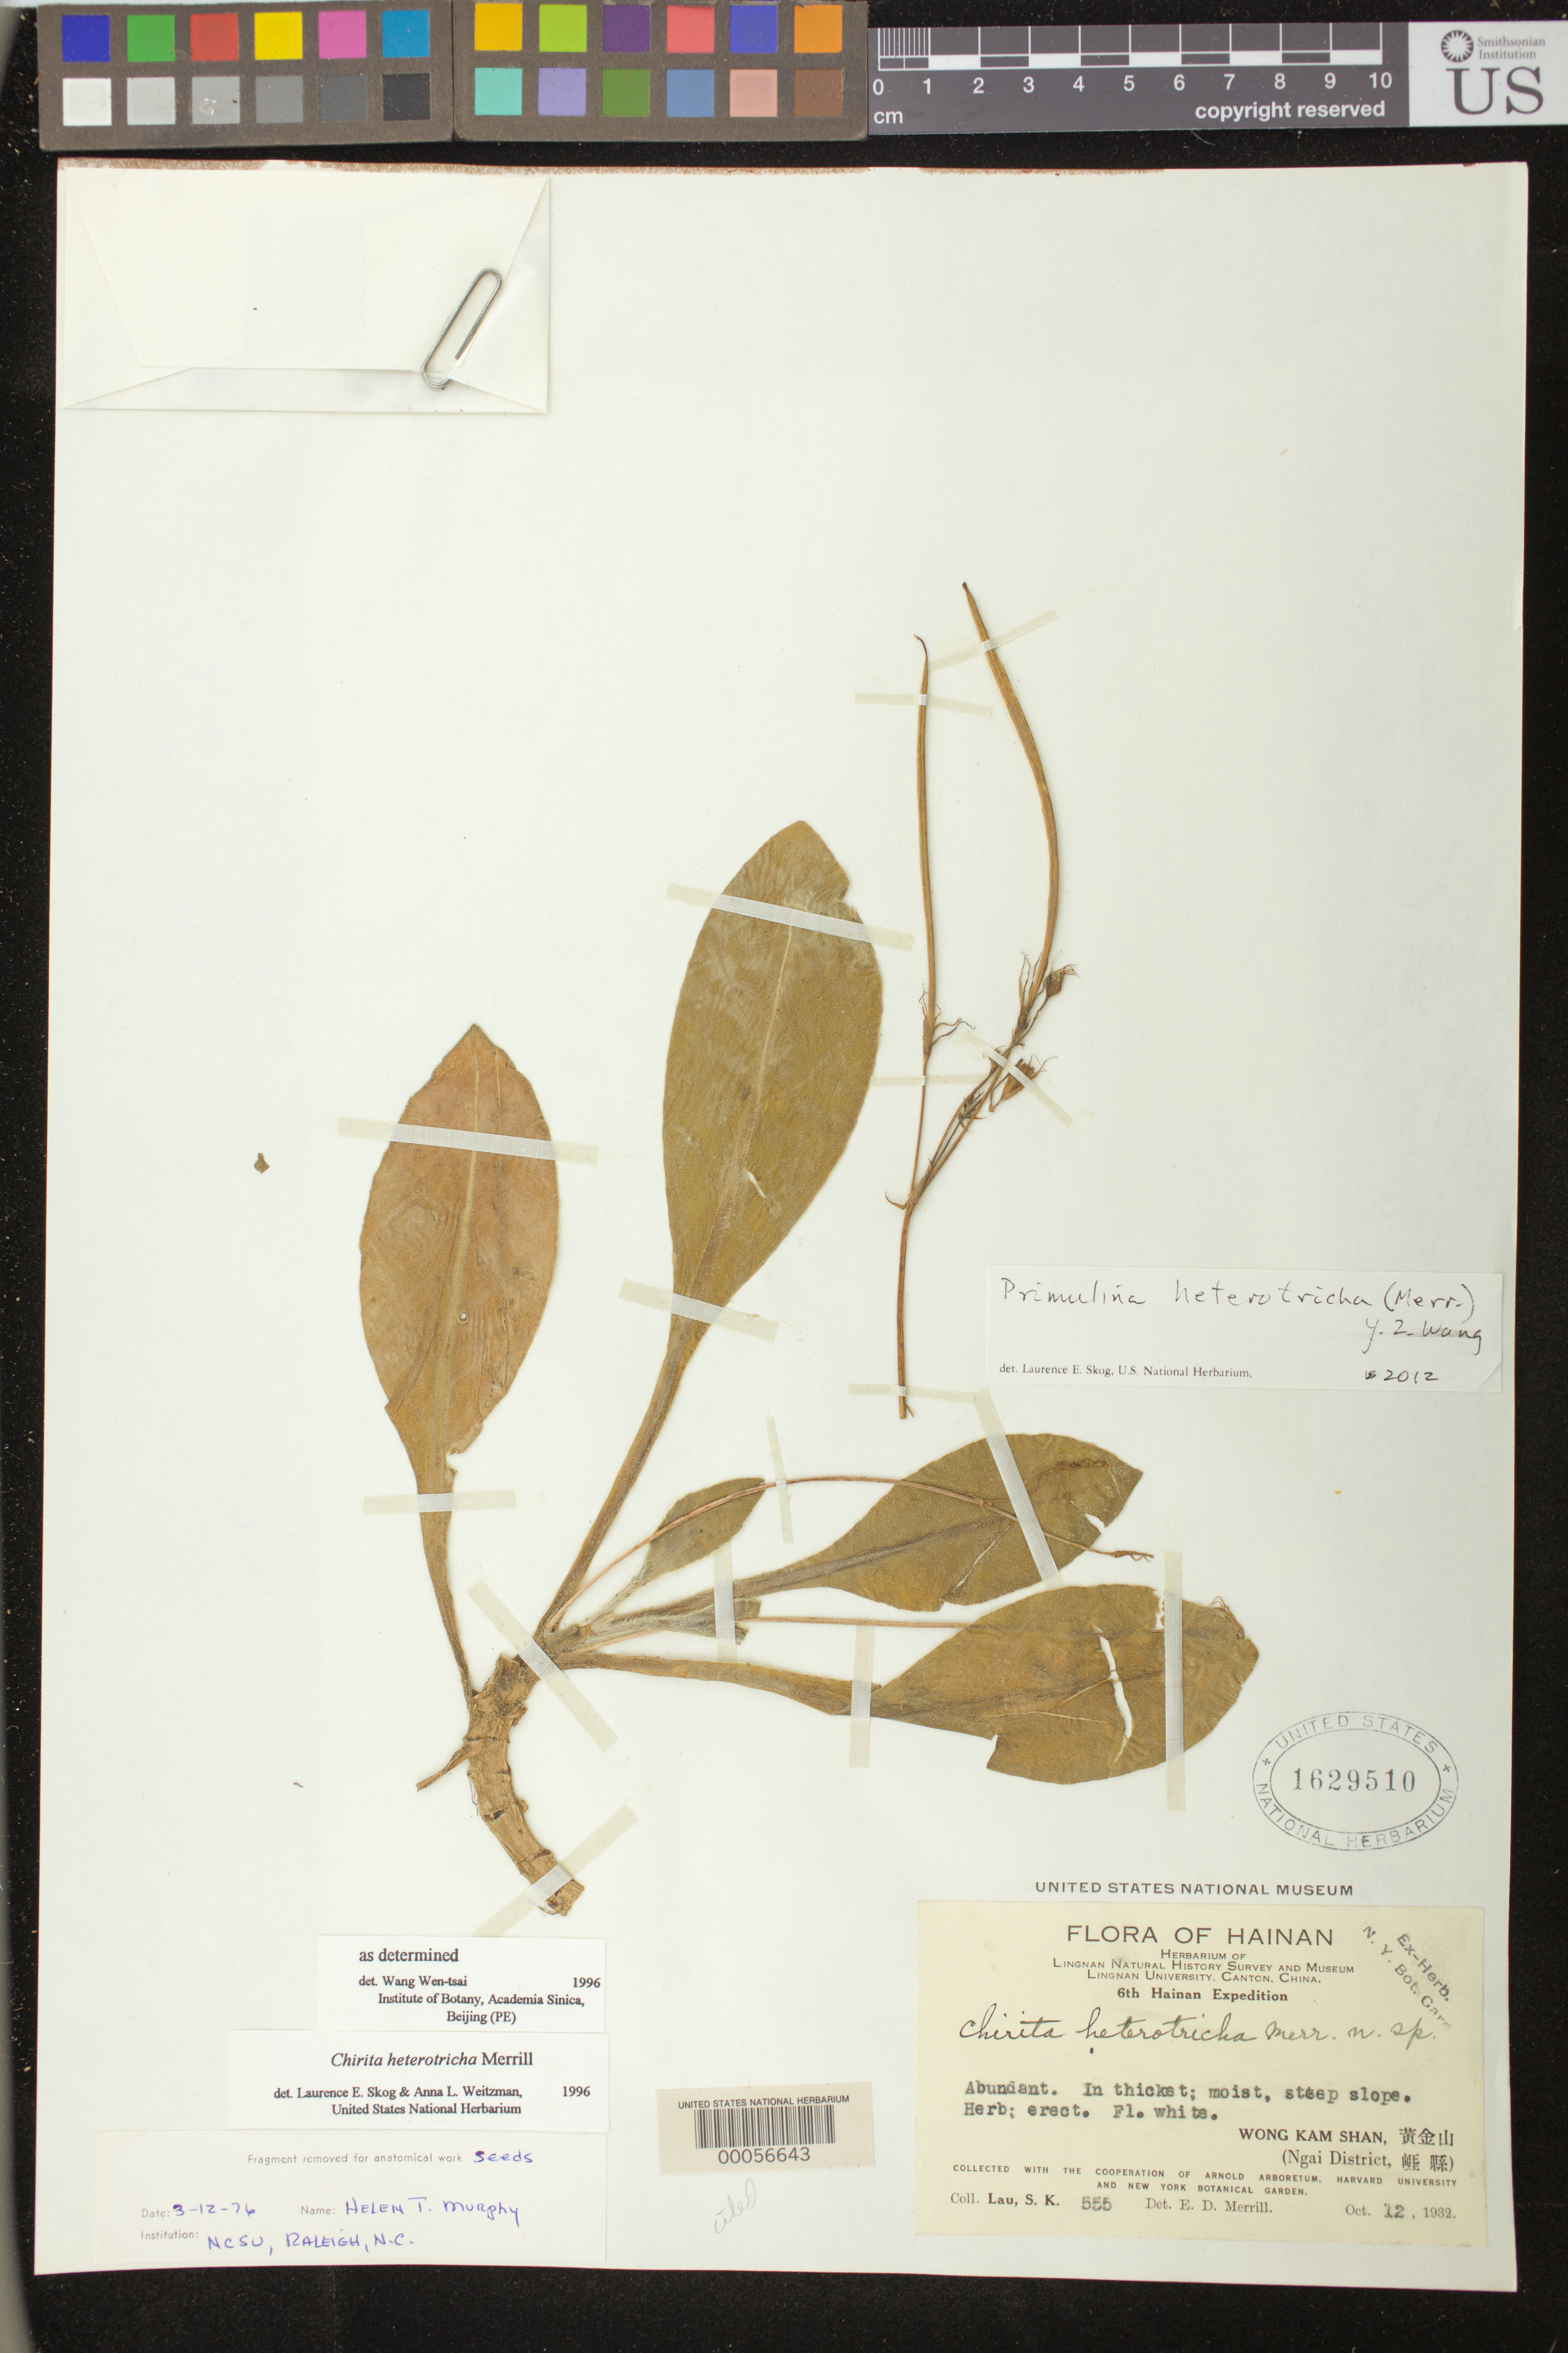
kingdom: Plantae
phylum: Tracheophyta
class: Magnoliopsida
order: Lamiales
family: Gesneriaceae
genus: Primulina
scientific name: Primulina heterotricha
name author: (Merr.) Y. Dong & Y.Z. Wang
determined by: Skog, Laurence E.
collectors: S. K. Lau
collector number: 555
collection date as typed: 12 Oct 1932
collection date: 1932-10-12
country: China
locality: Wong kam shan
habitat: In thicket, moist, steep slope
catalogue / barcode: US 1629510